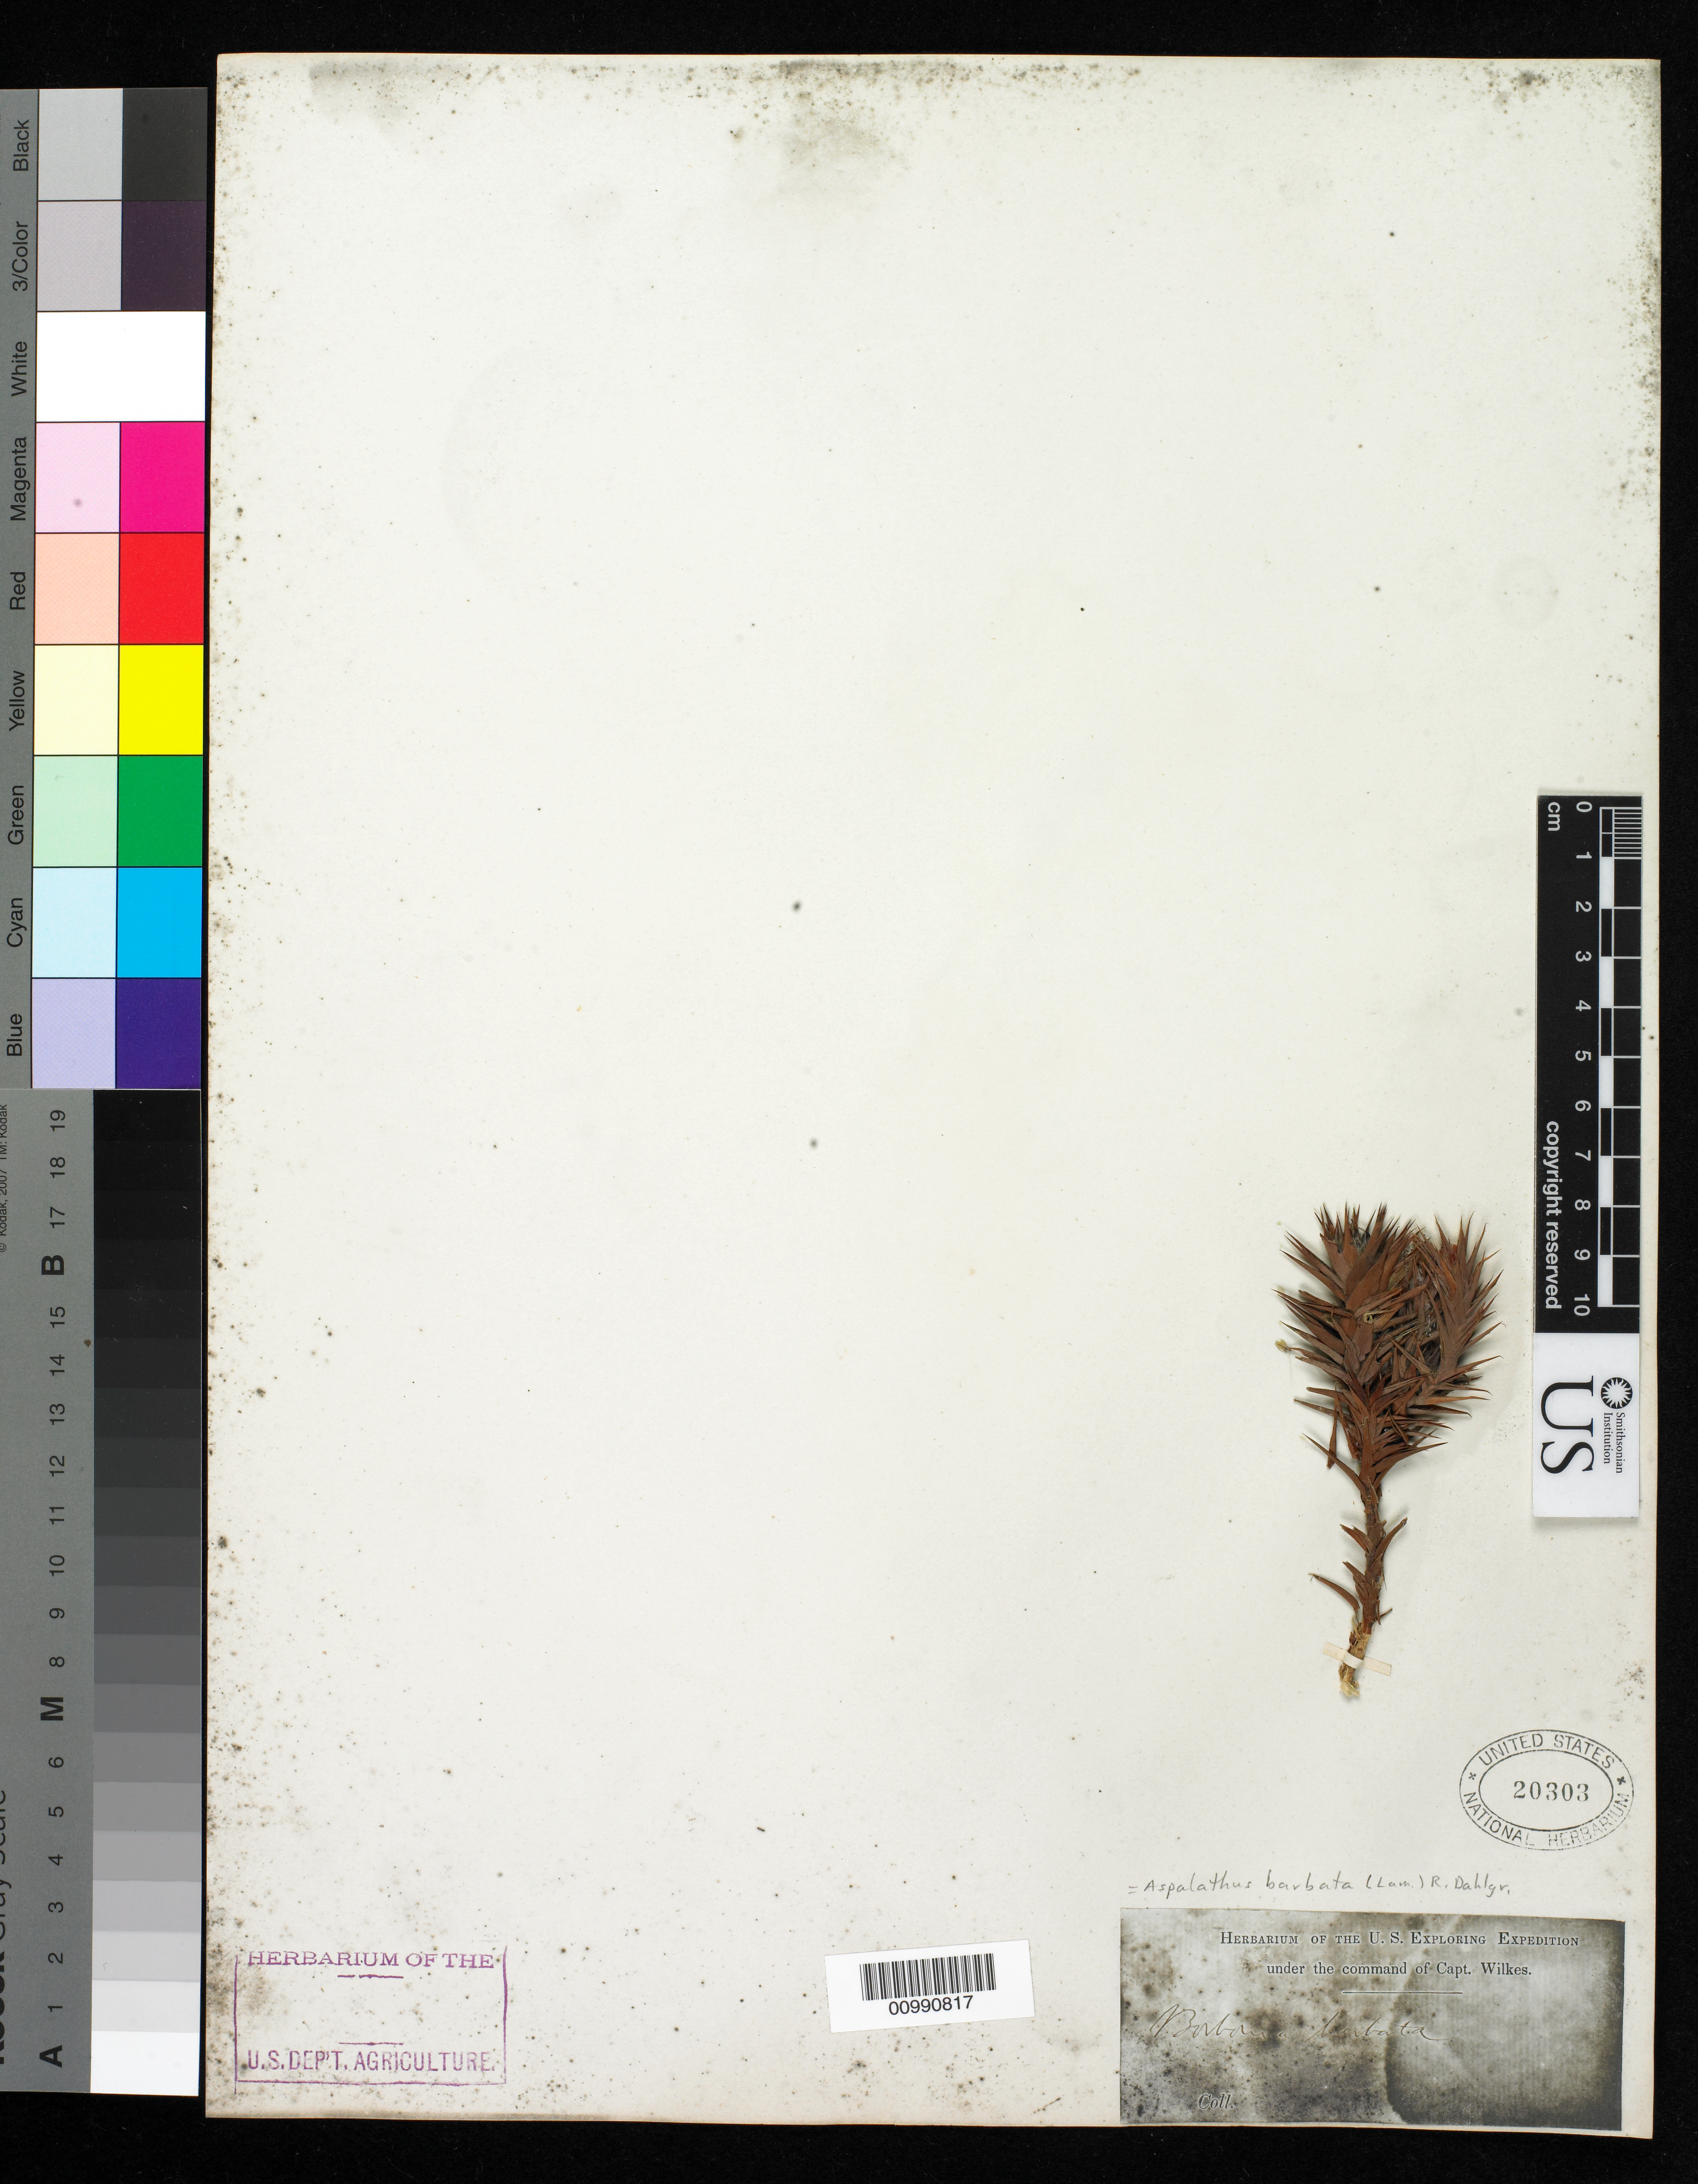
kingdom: Plantae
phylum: Tracheophyta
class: Magnoliopsida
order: Fabales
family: Fabaceae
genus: Aspalathus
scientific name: Aspalathus barbata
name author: (Lam.) R. Dahlgren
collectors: Wilkes Explor. Exped.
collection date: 1838/1842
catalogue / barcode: US 20303